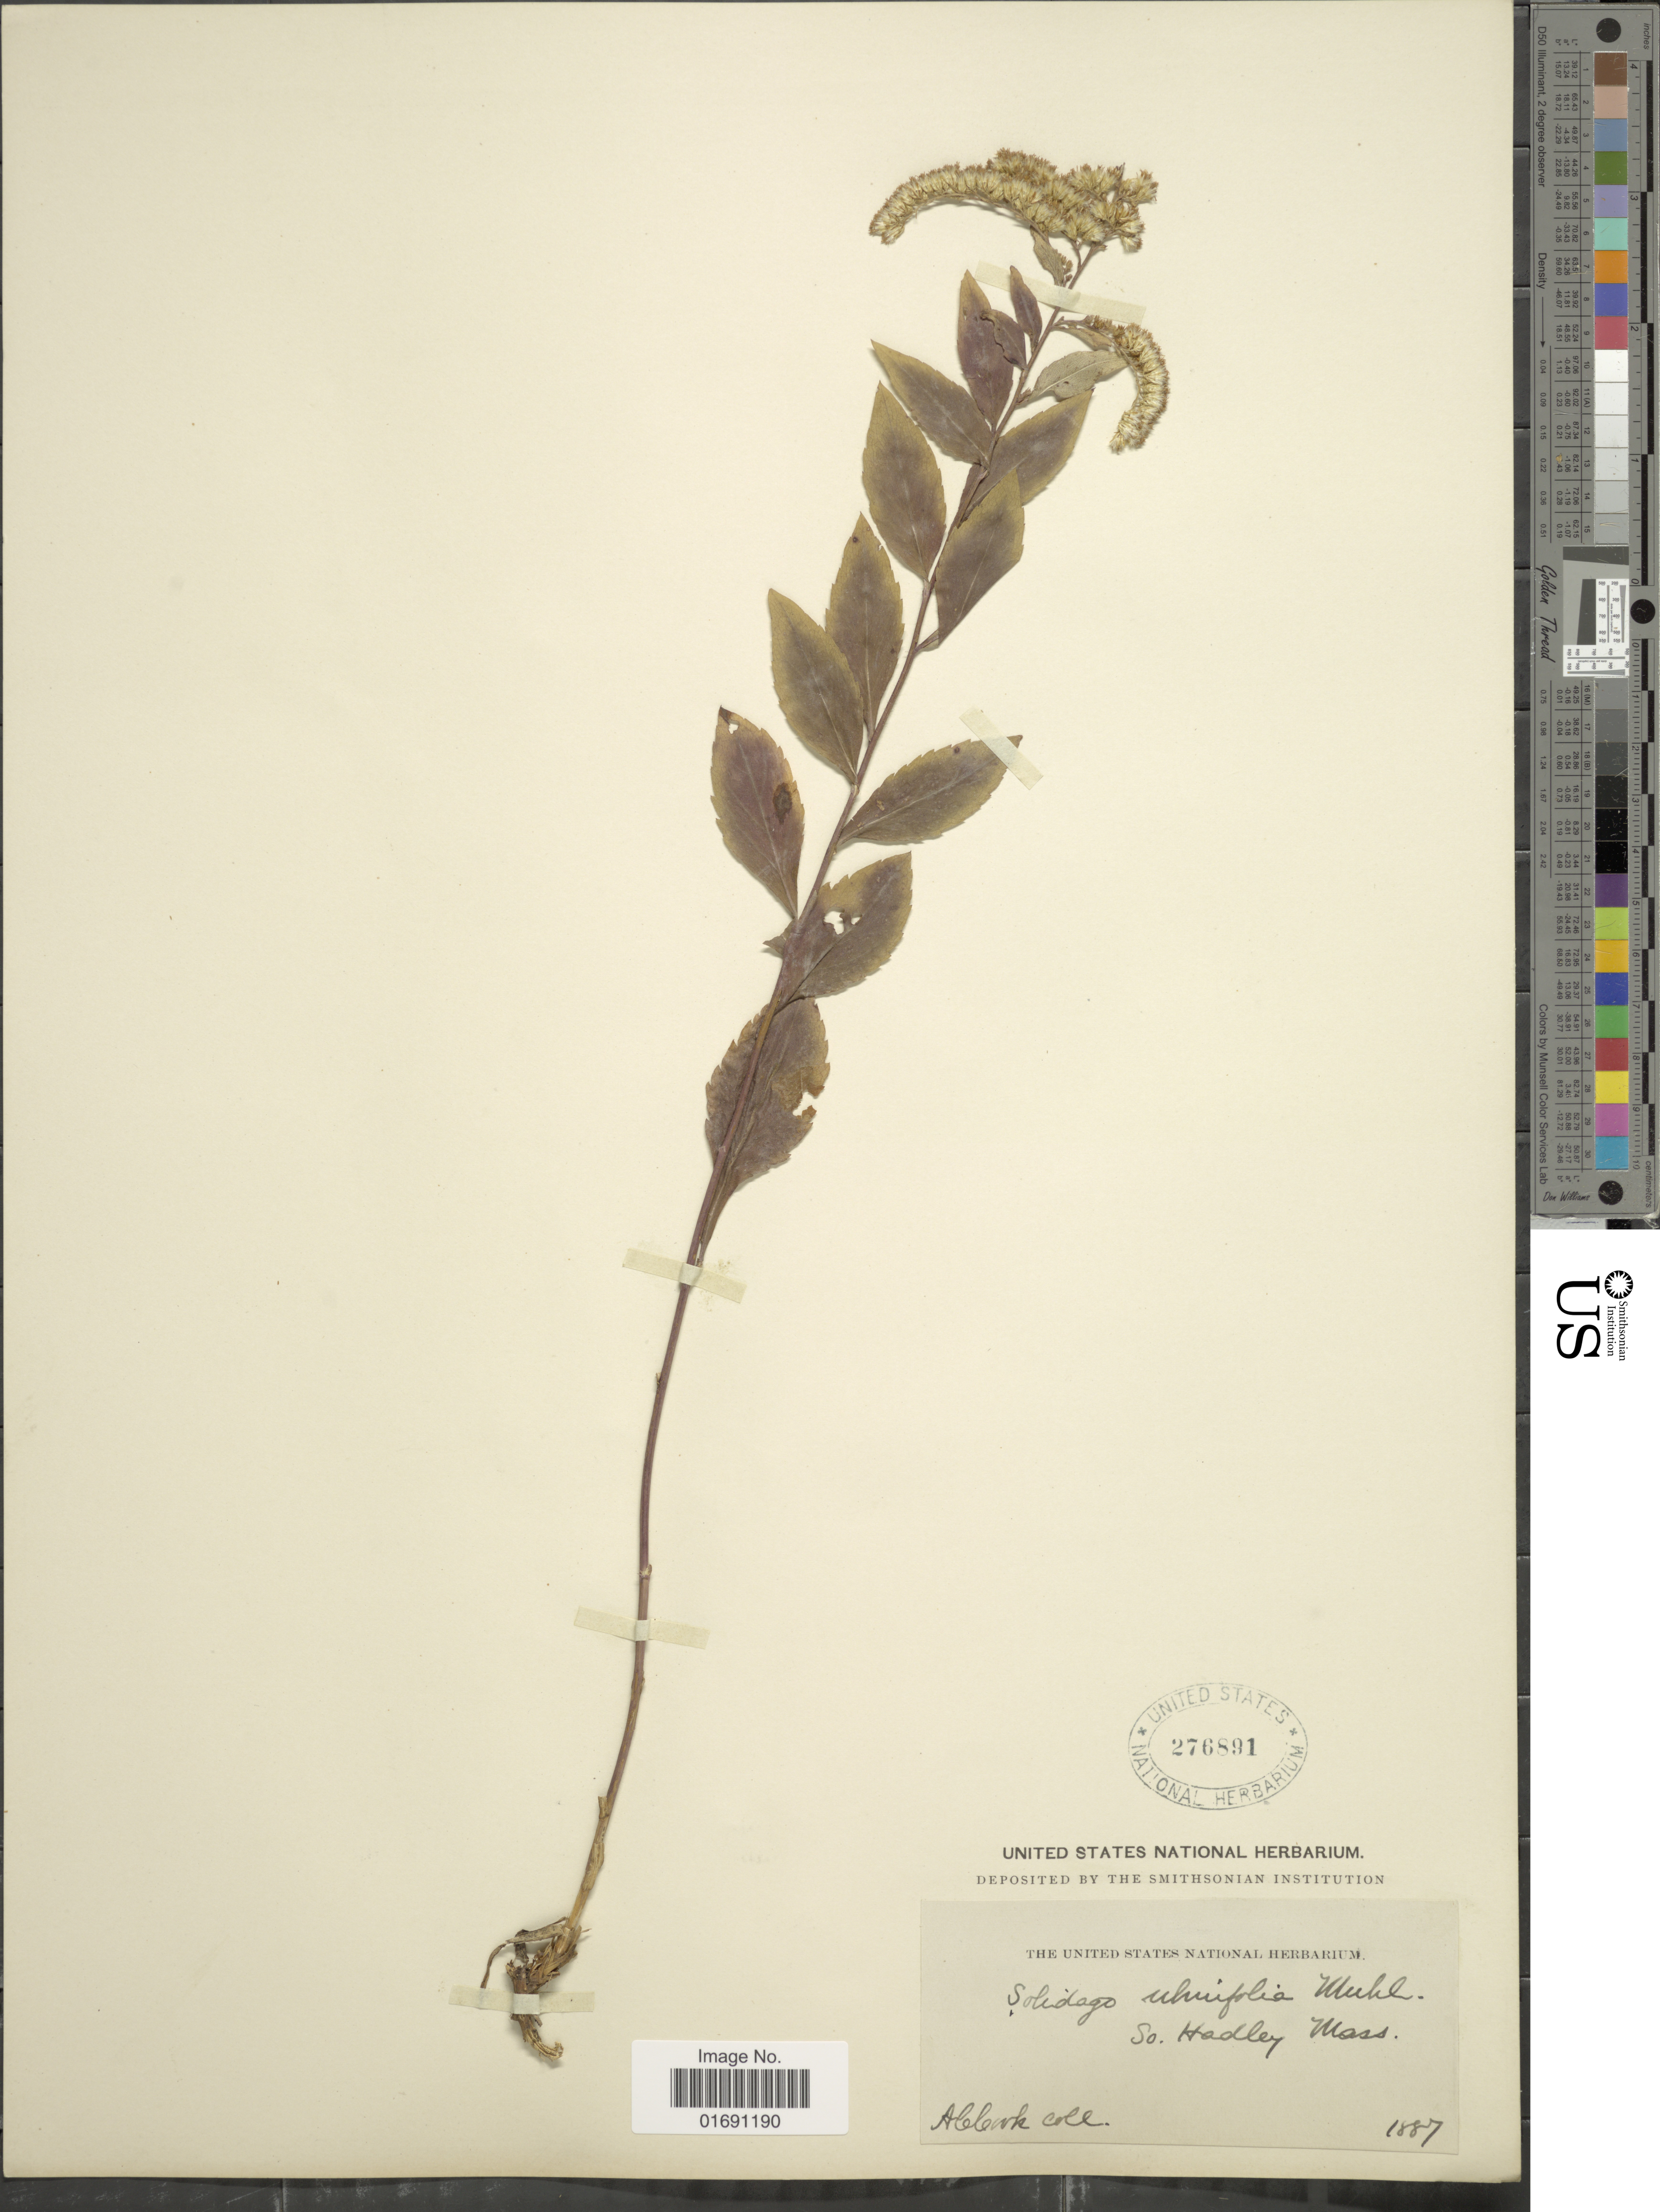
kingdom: Plantae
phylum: Tracheophyta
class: Magnoliopsida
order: Asterales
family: Asteraceae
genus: Solidago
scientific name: Solidago ulmifolia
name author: Muhl. ex Willd.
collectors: A. Cook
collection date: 1887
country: United States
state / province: Massachusetts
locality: So. Hadley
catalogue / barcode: US 276891